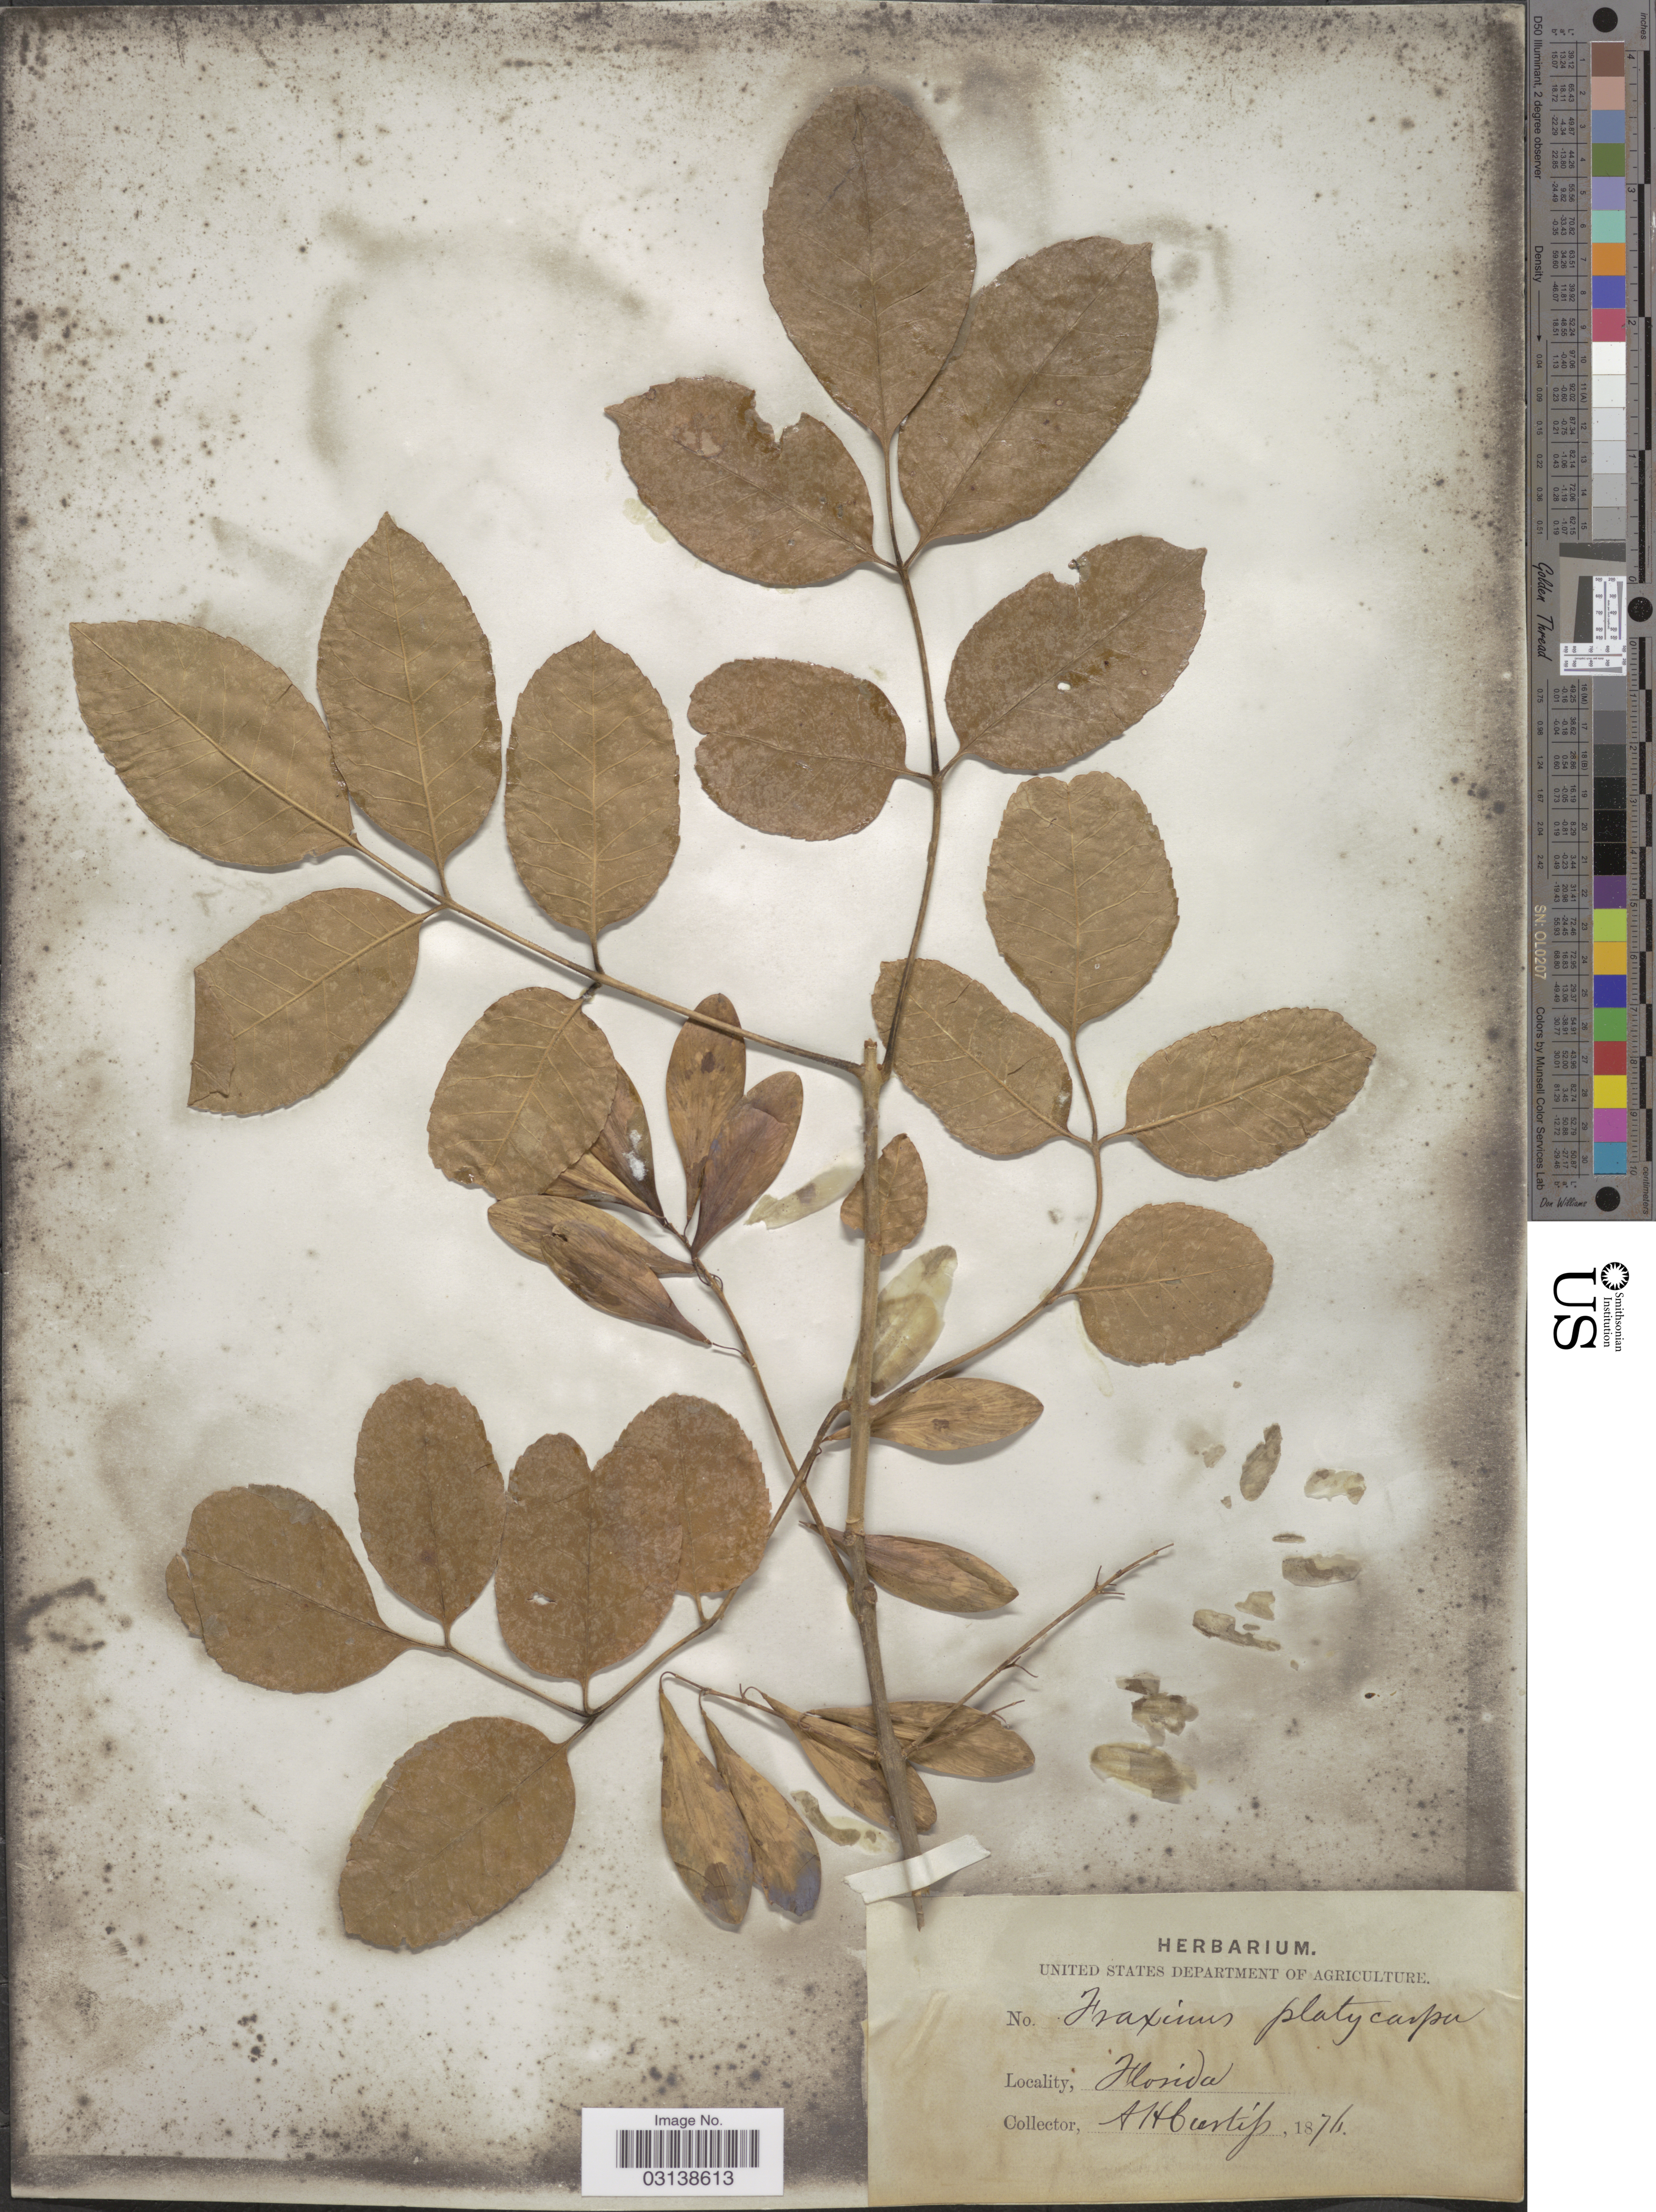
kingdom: Plantae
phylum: Tracheophyta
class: Magnoliopsida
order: Lamiales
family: Oleaceae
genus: Fraxinus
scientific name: Fraxinus caroliniana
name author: Mill.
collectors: A. H. Curtiss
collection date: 1876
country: United States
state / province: Florida